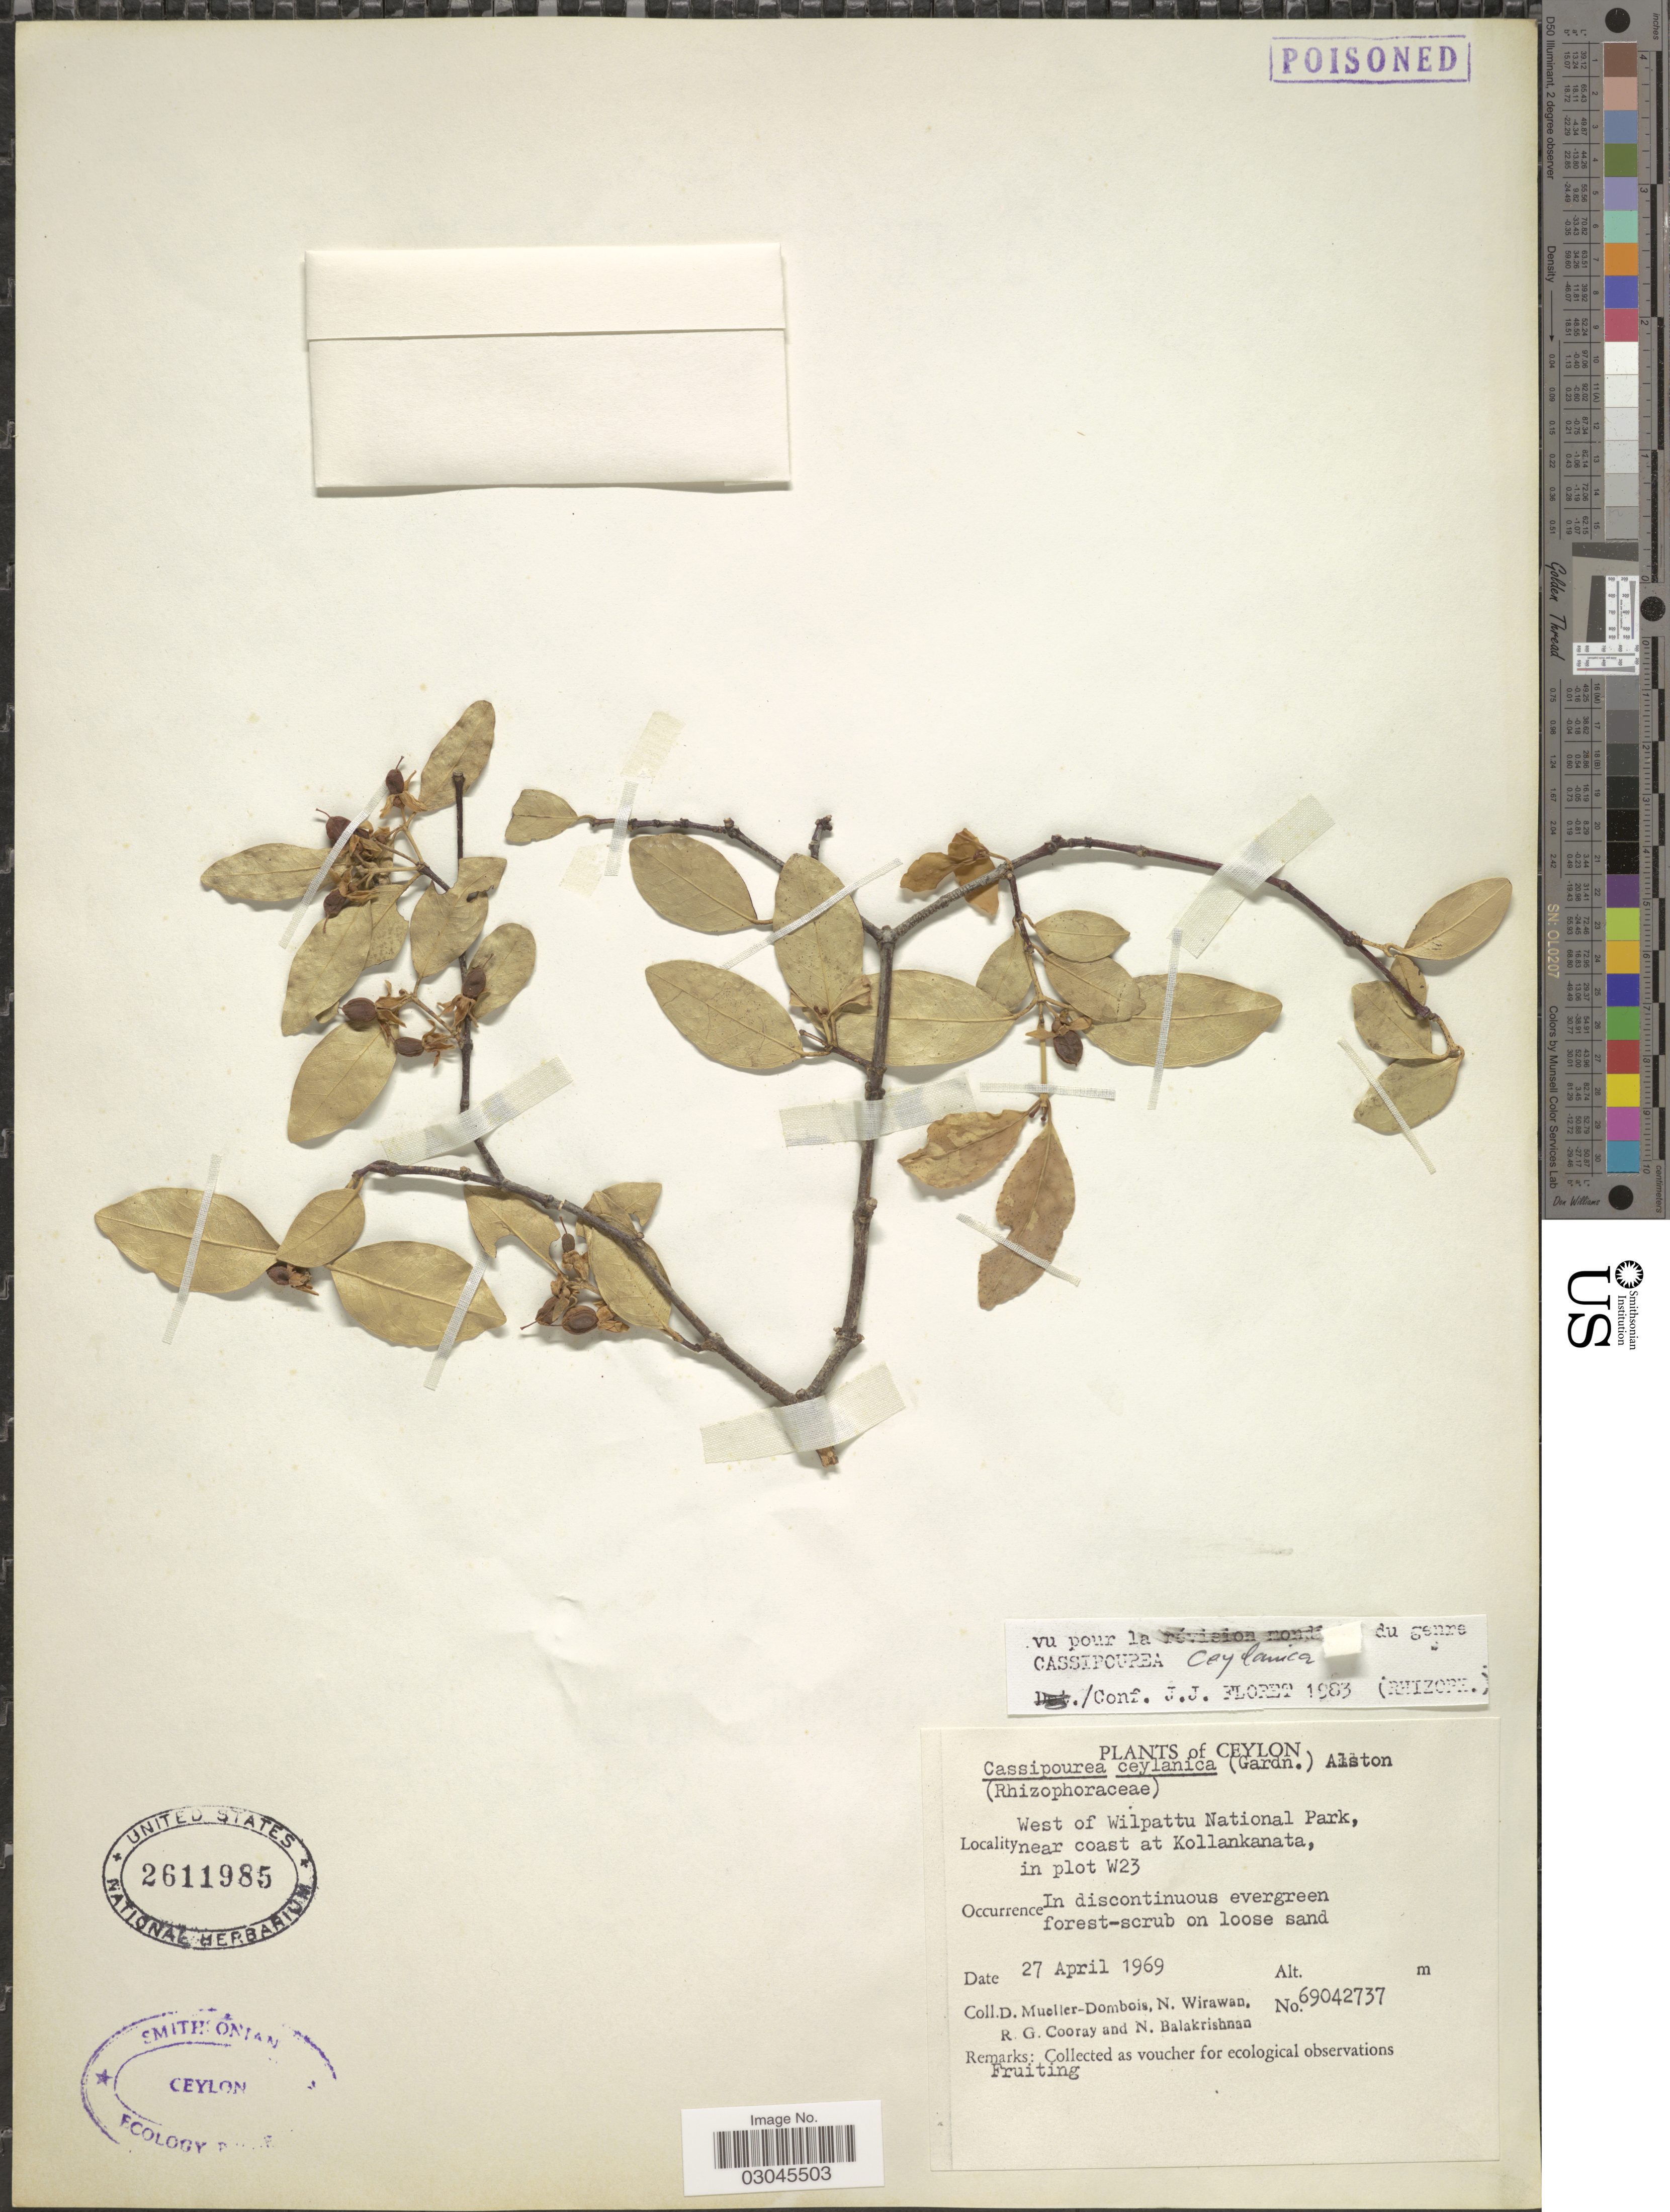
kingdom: Plantae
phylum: Tracheophyta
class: Magnoliopsida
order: Malpighiales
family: Rhizophoraceae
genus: Cassipourea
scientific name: Cassipourea ceylanica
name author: (Gardner) Alston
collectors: D. Mueller-Dombois, N. Wirawan, R. Cooray & N. Balakrishnan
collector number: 69042737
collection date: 1969-04-27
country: Sri Lanka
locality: Ceylon. West of Wilpattu National Park, near coast at Kollankanata, in plot W23.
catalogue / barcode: US 2611985